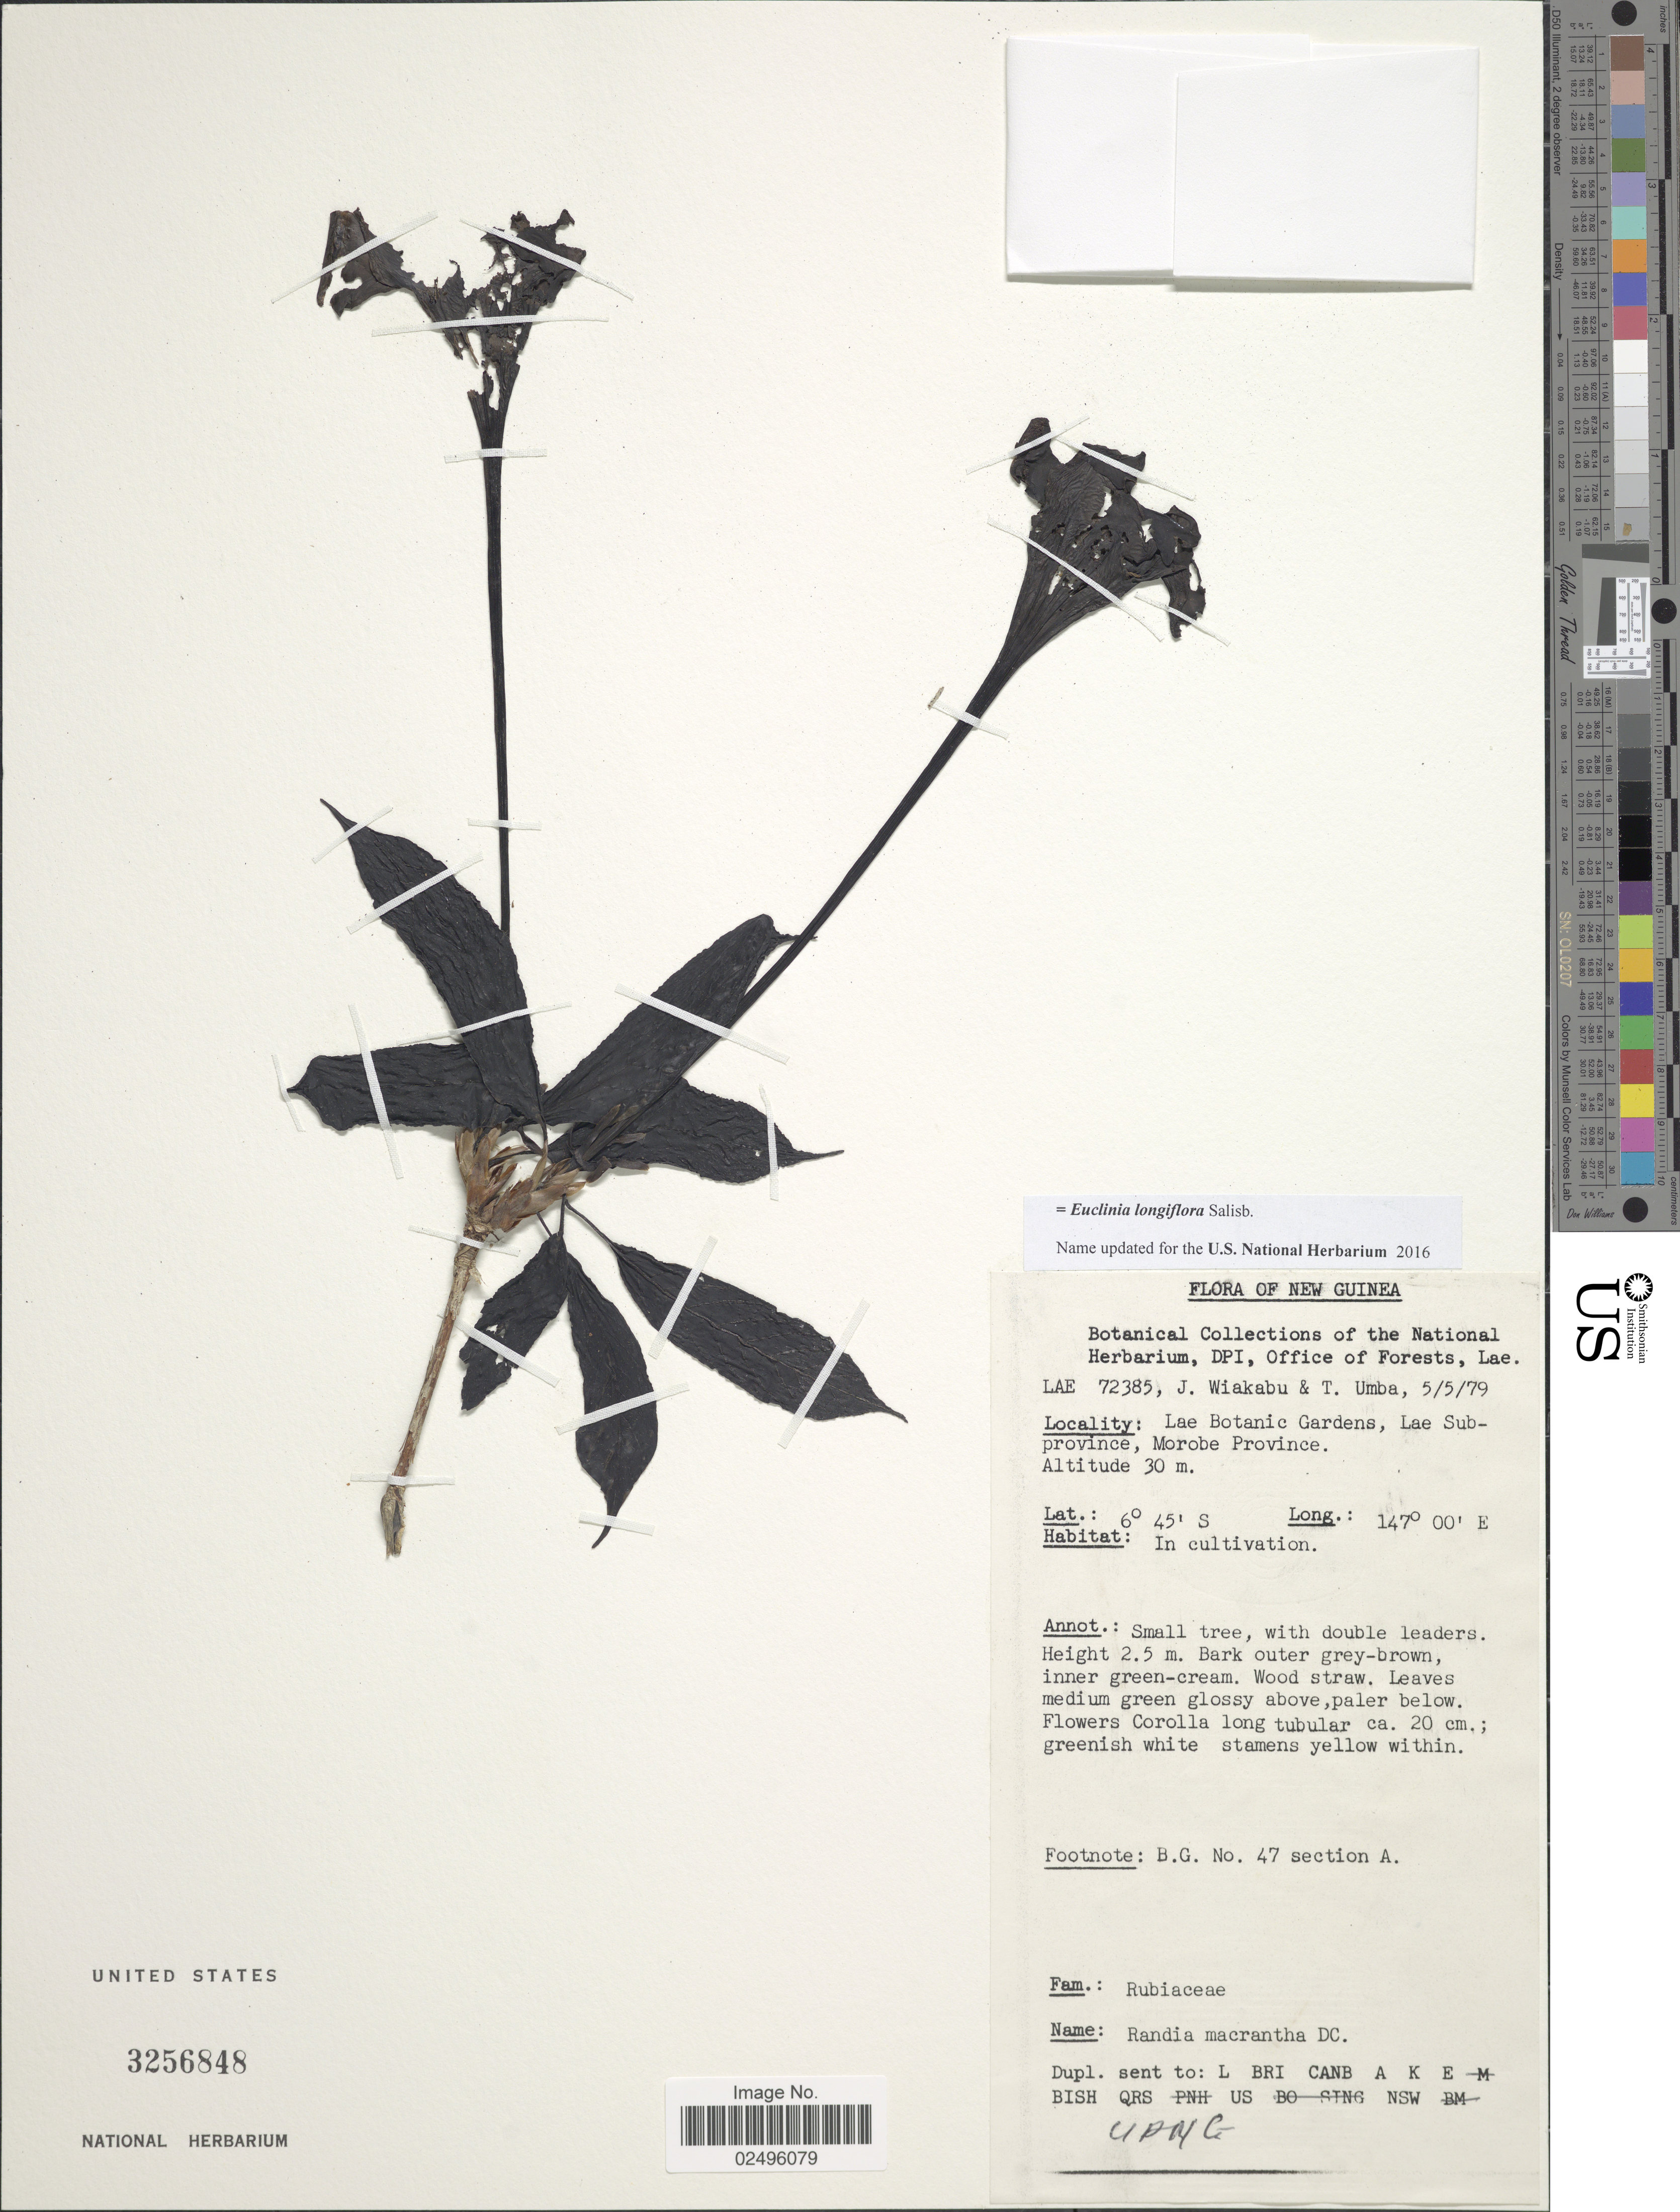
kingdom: Plantae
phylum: Tracheophyta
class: Magnoliopsida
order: Gentianales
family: Rubiaceae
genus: Euclinia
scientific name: Euclinia longiflora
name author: Salisb.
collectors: J. Wiakabu & T. Umba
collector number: LAE 72385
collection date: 1979-05-05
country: Papua New Guinea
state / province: Morobe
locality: New Guinea, Lae Botanic Gardens, Lae Subprovince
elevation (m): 30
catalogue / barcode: US 3256848